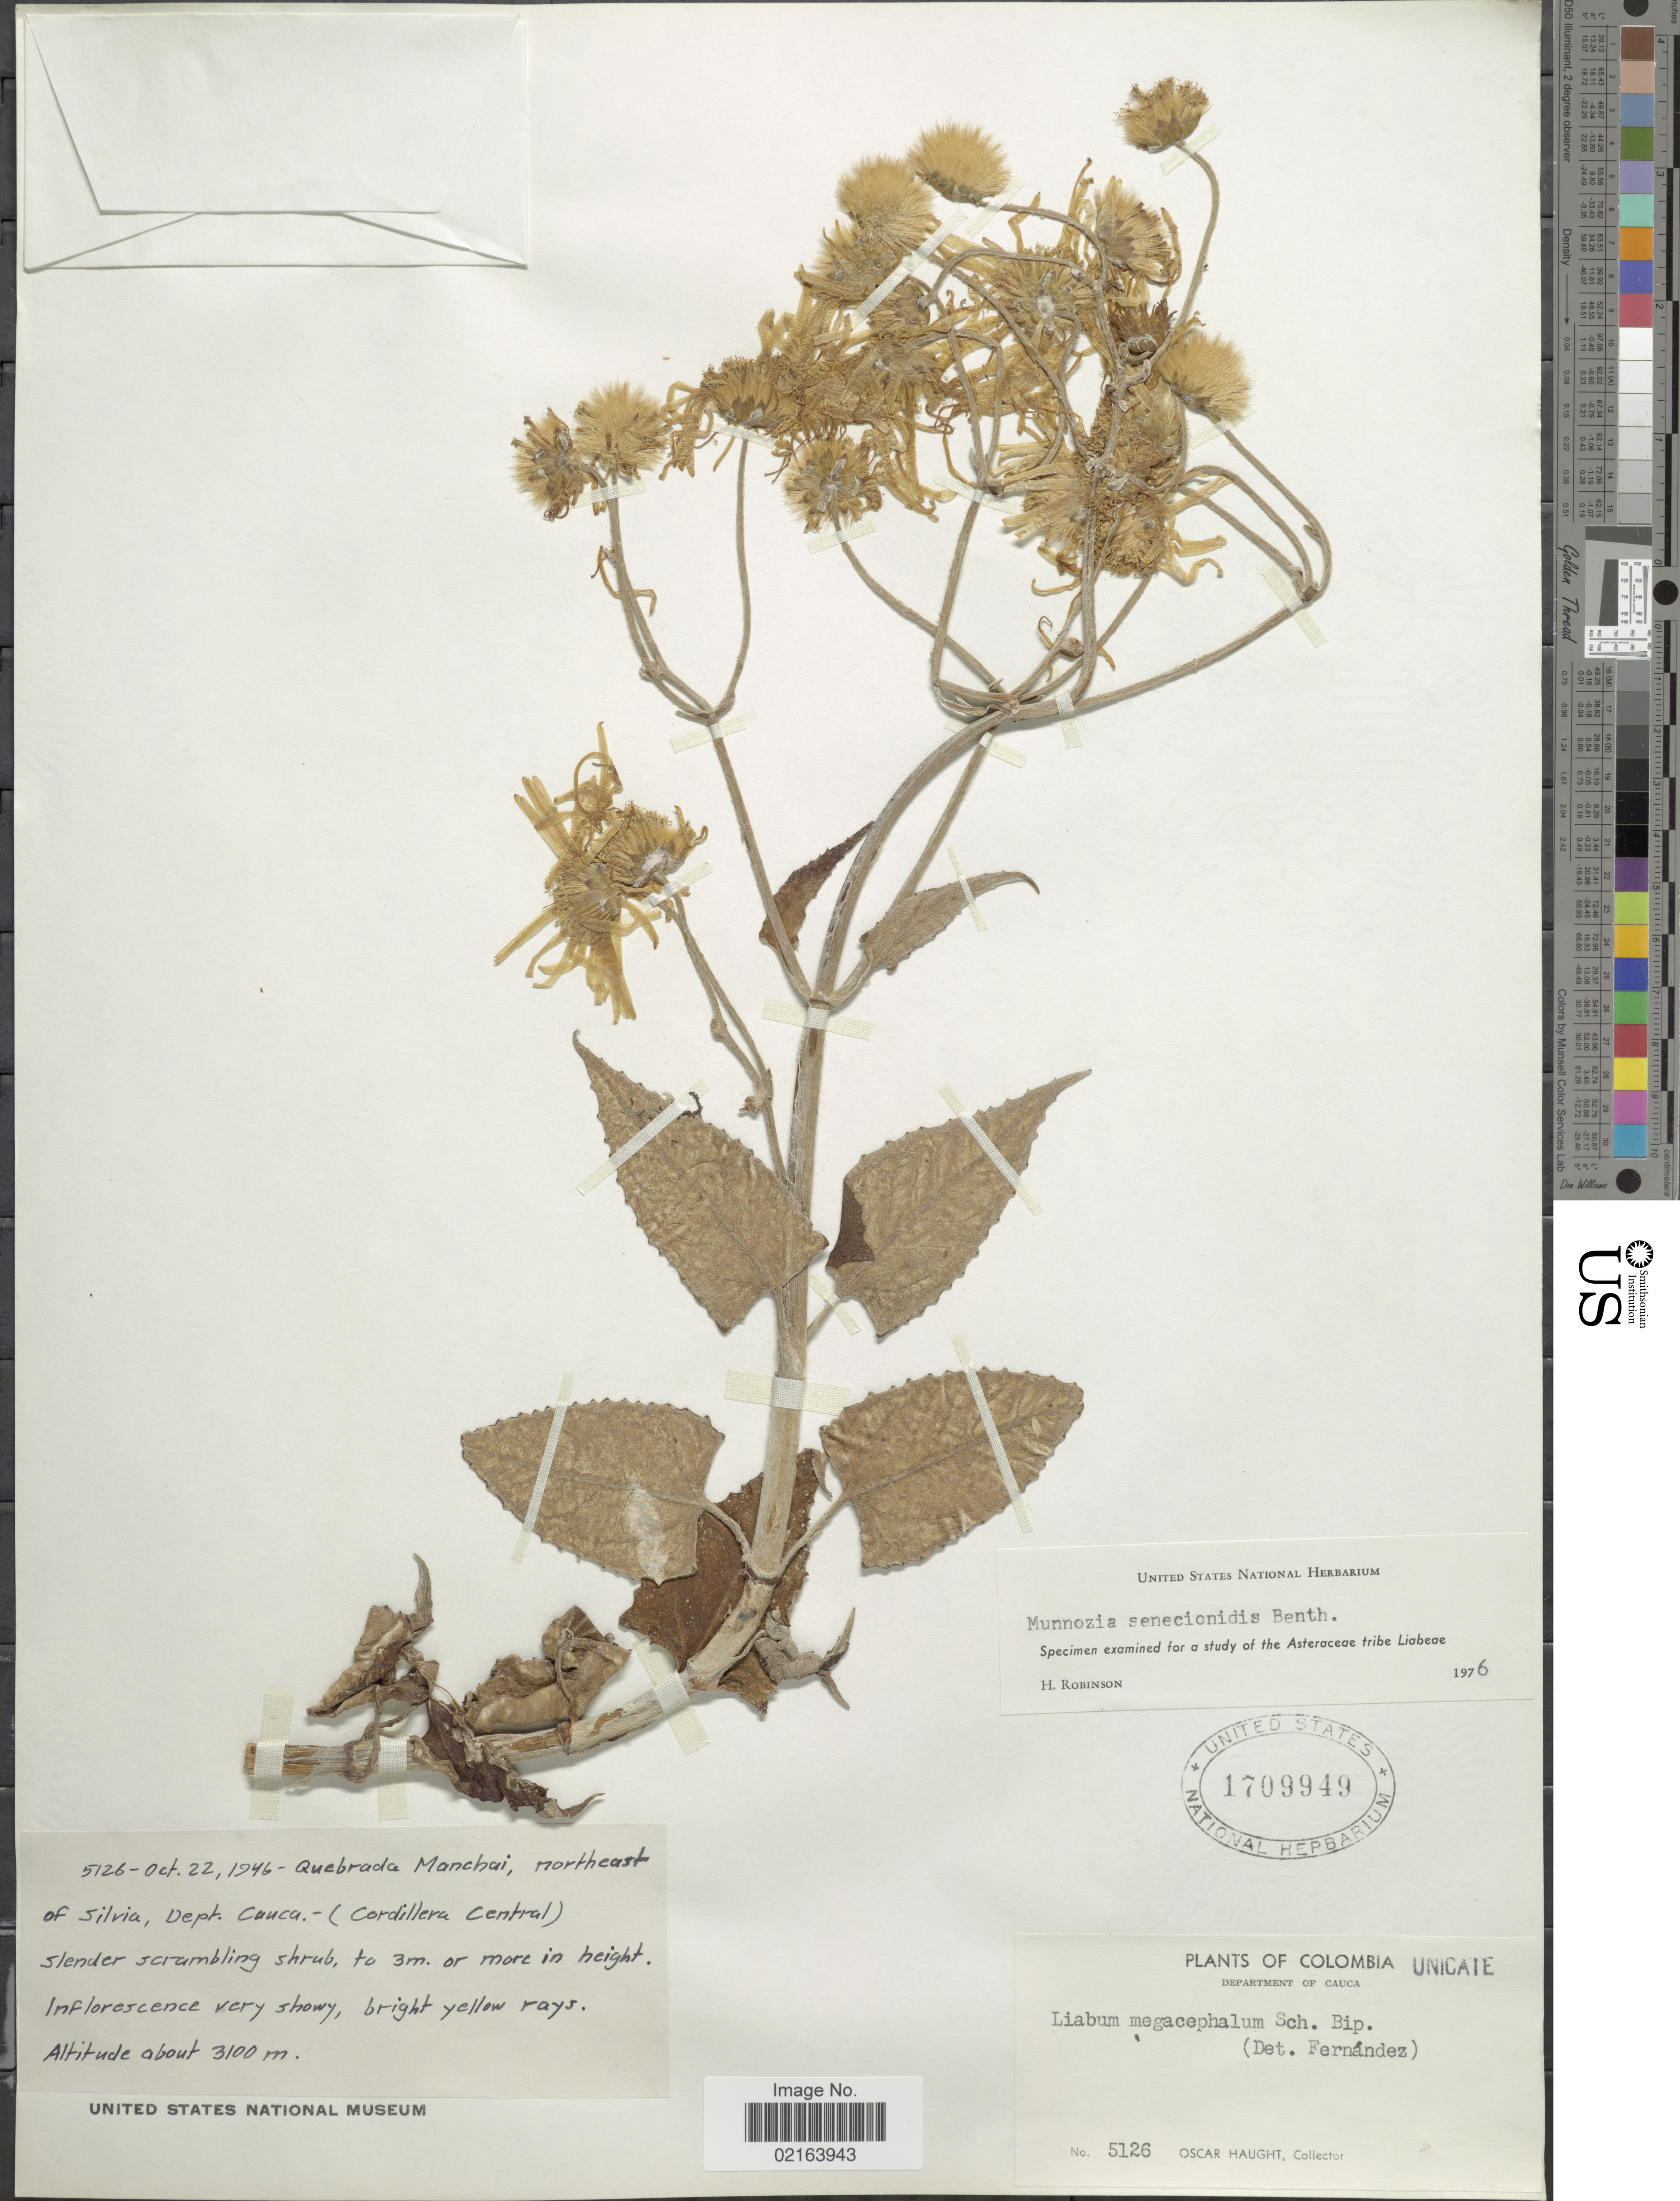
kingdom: Plantae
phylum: Tracheophyta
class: Magnoliopsida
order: Asterales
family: Asteraceae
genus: Munnozia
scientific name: Munnozia senecionidis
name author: Benth.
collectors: O. L. Haught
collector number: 5126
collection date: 1946-10-22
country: Colombia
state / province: Cauca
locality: Department of Cauca, Quebrada Manchai, northeast of Silvia, Dept. Cauca (Cordillera Central)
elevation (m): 3100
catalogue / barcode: US 1709949